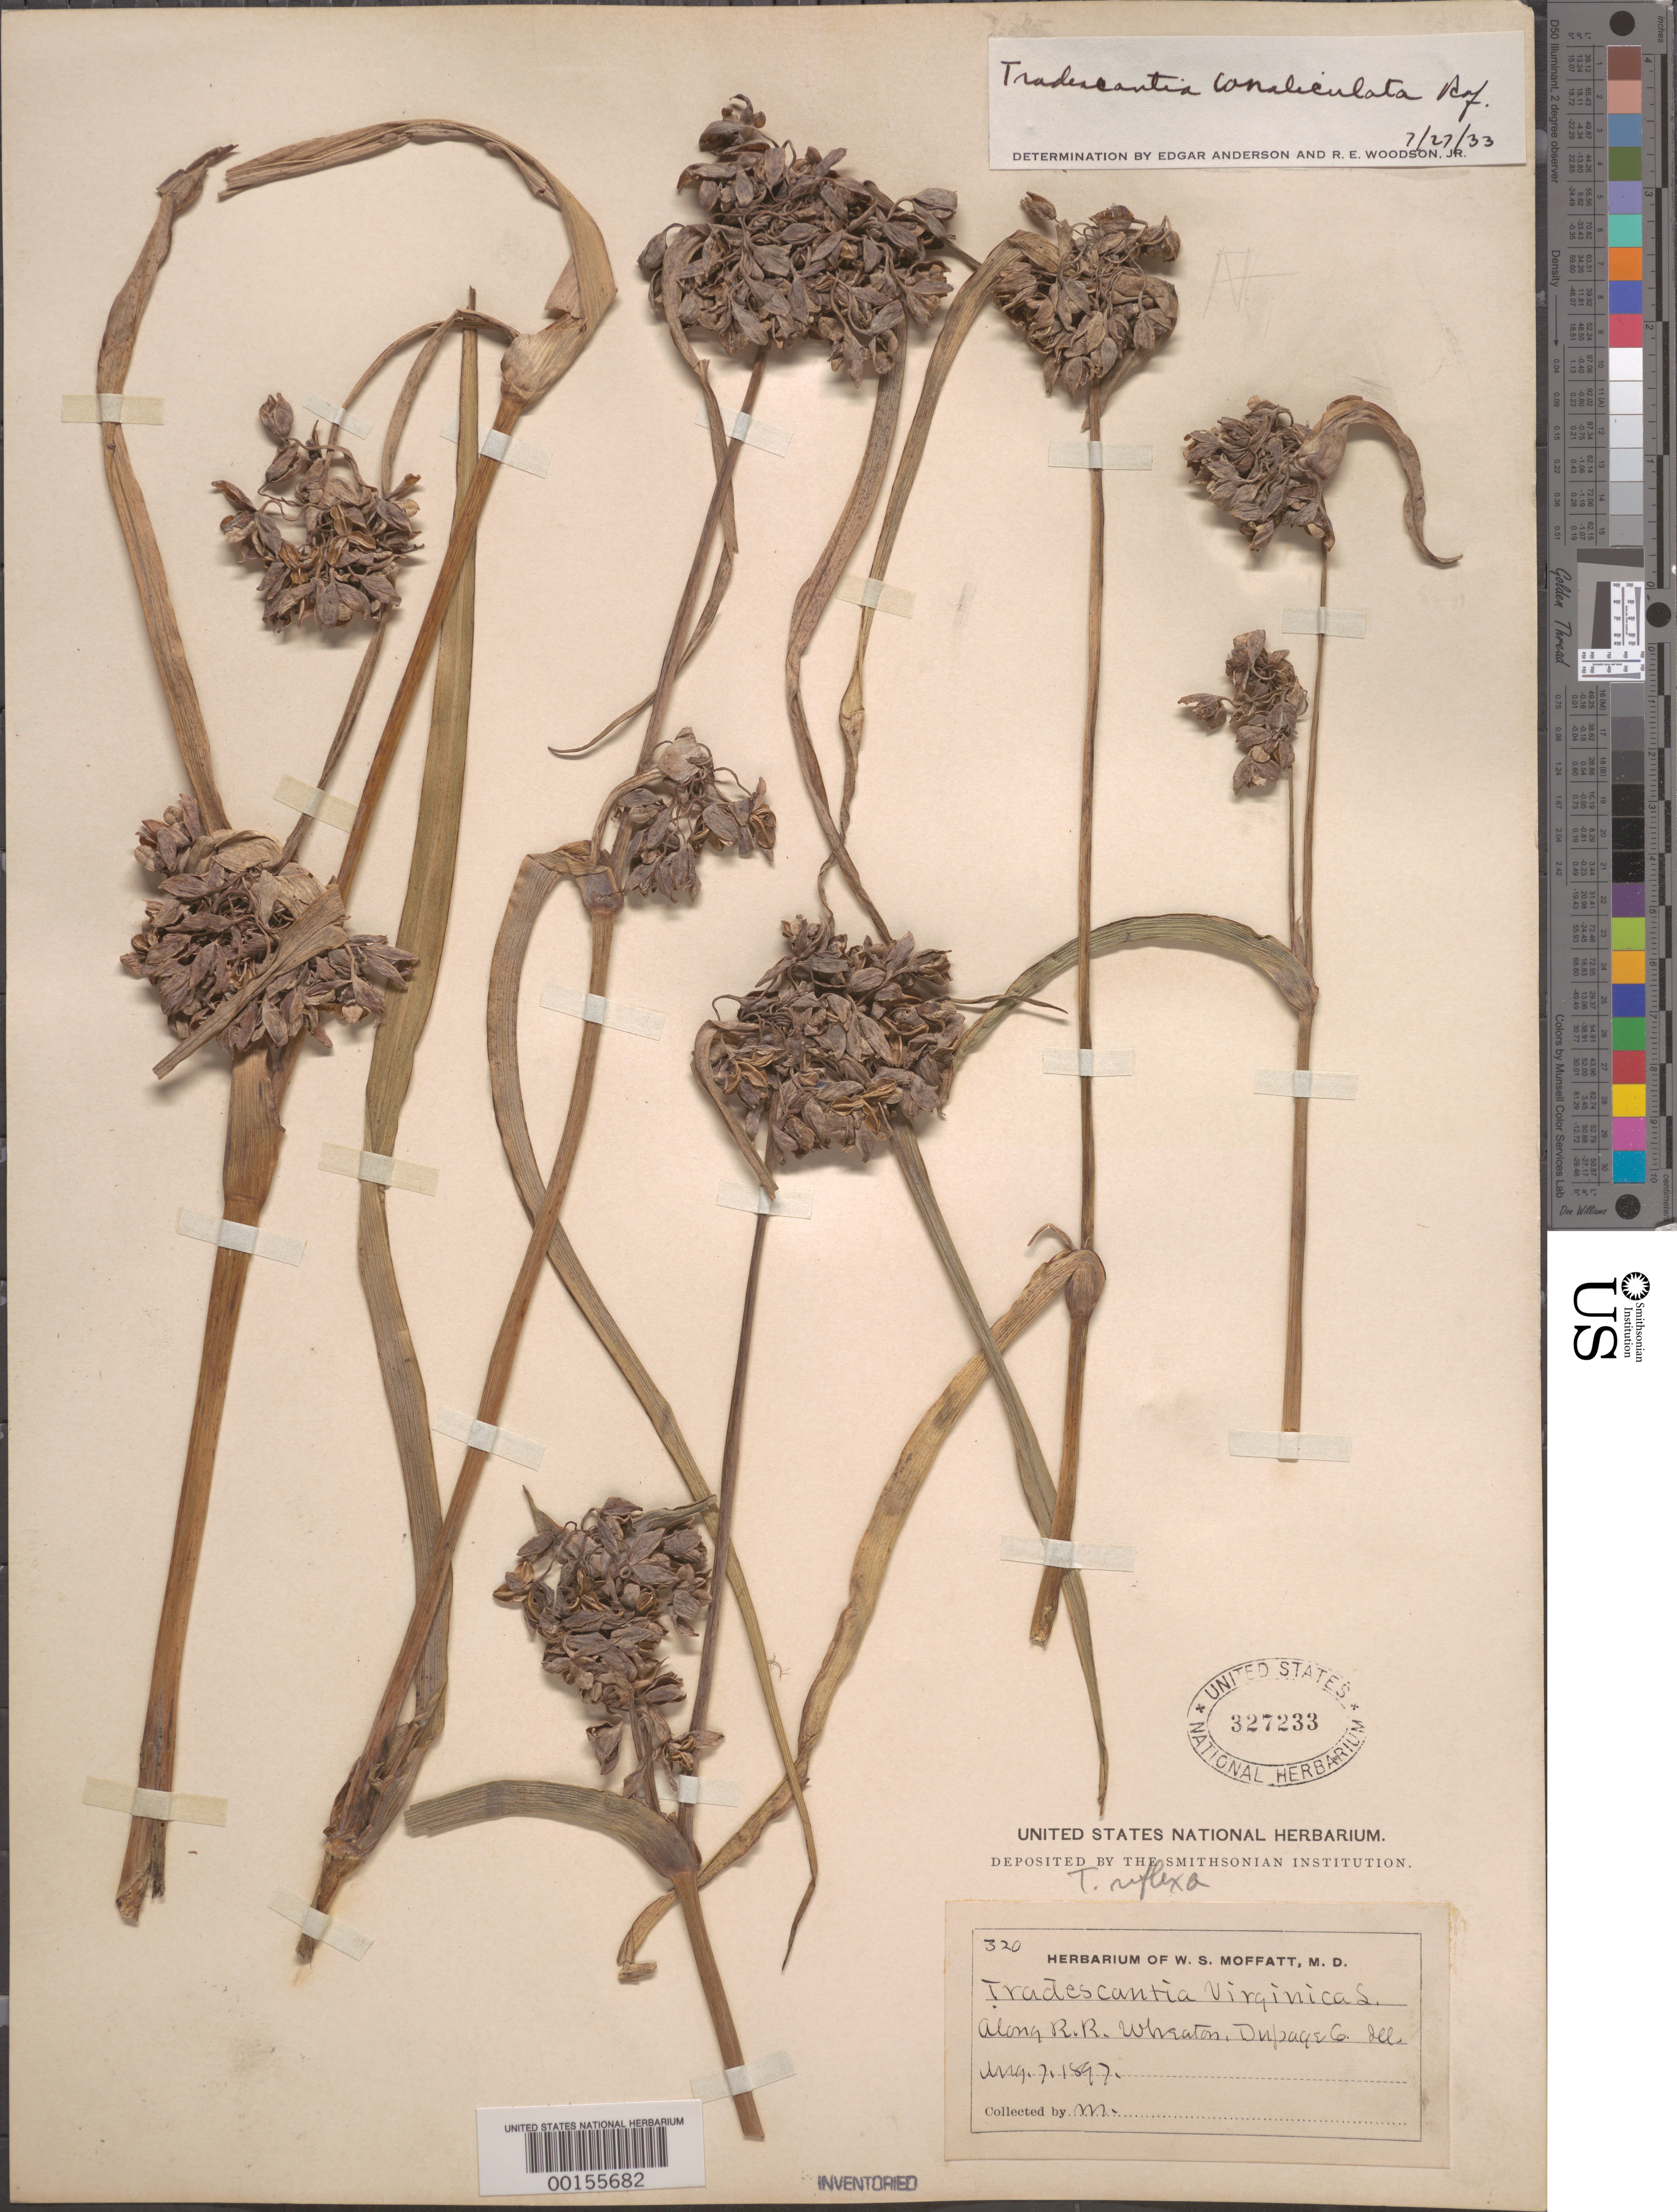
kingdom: Plantae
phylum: Tracheophyta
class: Liliopsida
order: Commelinales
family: Commelinaceae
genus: Tradescantia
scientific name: Tradescantia ohiensis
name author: Raf.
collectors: W. Moffatt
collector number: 320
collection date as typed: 07 Aug 1897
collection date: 1897-08-07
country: United States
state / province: Illinois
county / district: Du Page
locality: Wheaton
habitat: Railroad track embankment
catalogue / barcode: US 327233